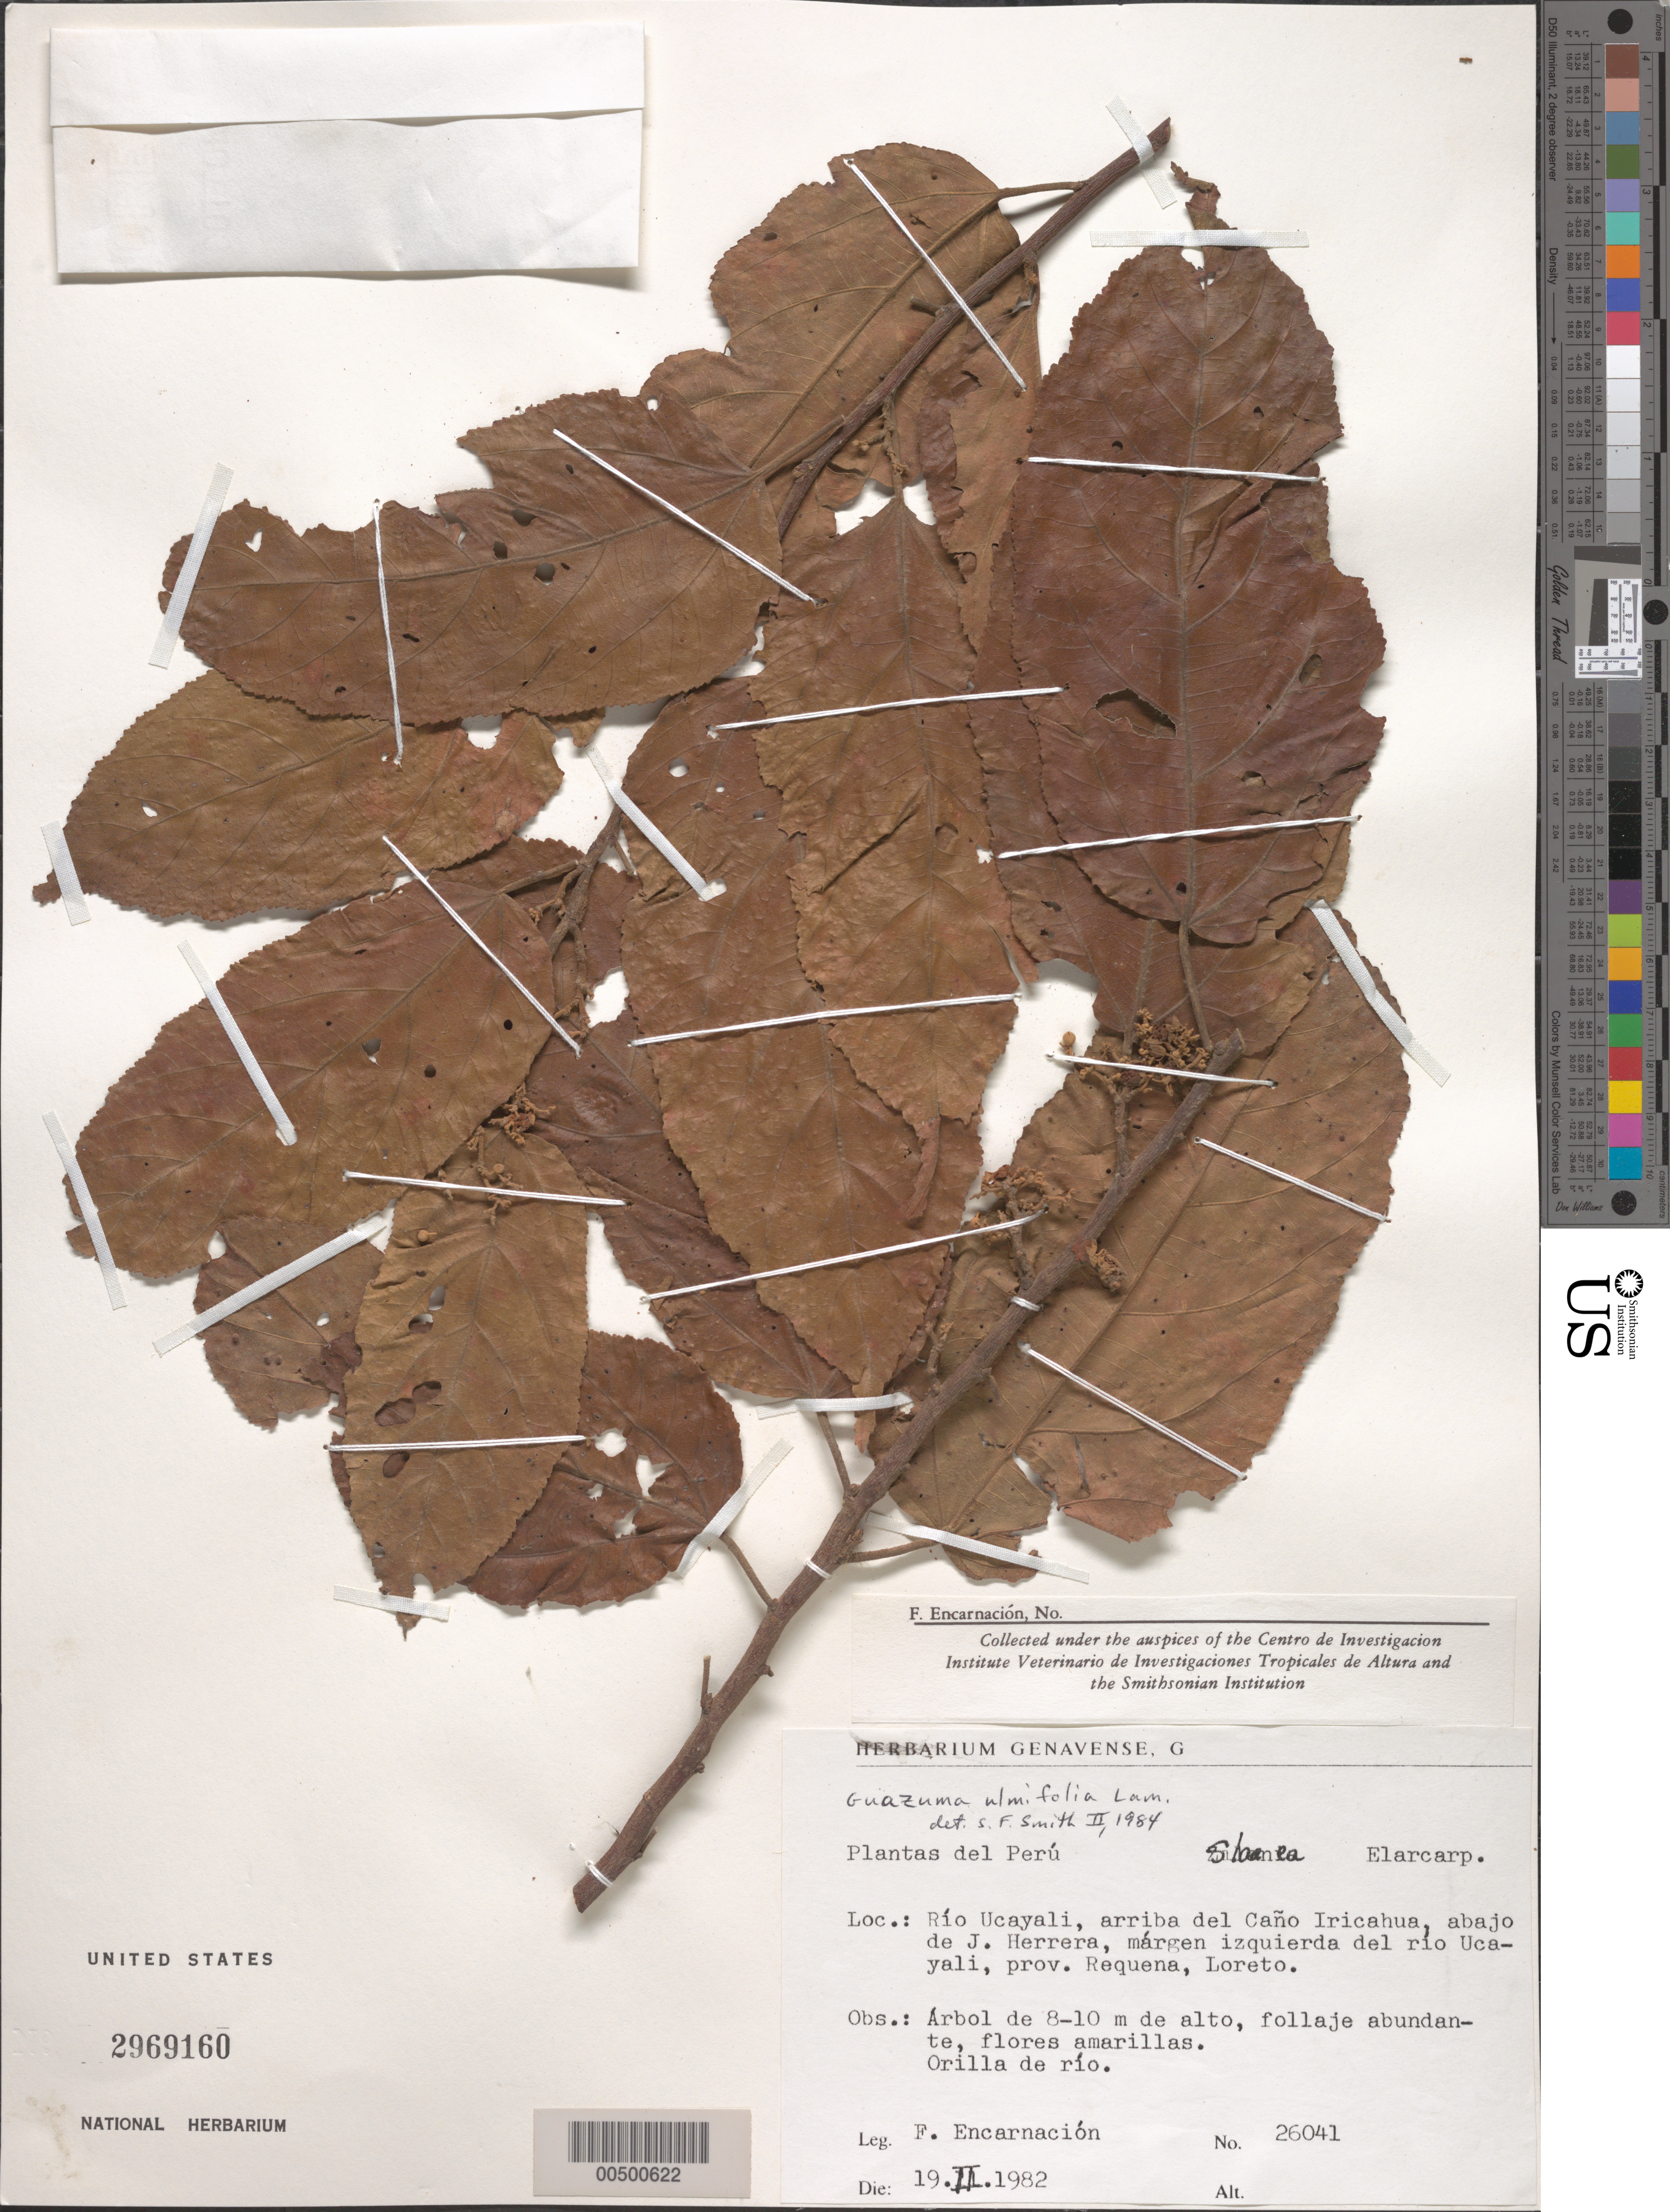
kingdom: Plantae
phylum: Tracheophyta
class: Magnoliopsida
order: Malvales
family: Malvaceae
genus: Guazuma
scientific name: Guazuma ulmifolia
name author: Lam.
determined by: Smith, Stephen F., (US), NMNH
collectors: F. Encarnación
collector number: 26041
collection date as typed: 19 Feb 1982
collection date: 1982-02-19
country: Peru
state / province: Loreto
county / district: Requena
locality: Río Ucayali, arriba del Caño Iricahua, abajo de J. Herrera, márgen izquierda del Río Ucayali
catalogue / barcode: US 2969160